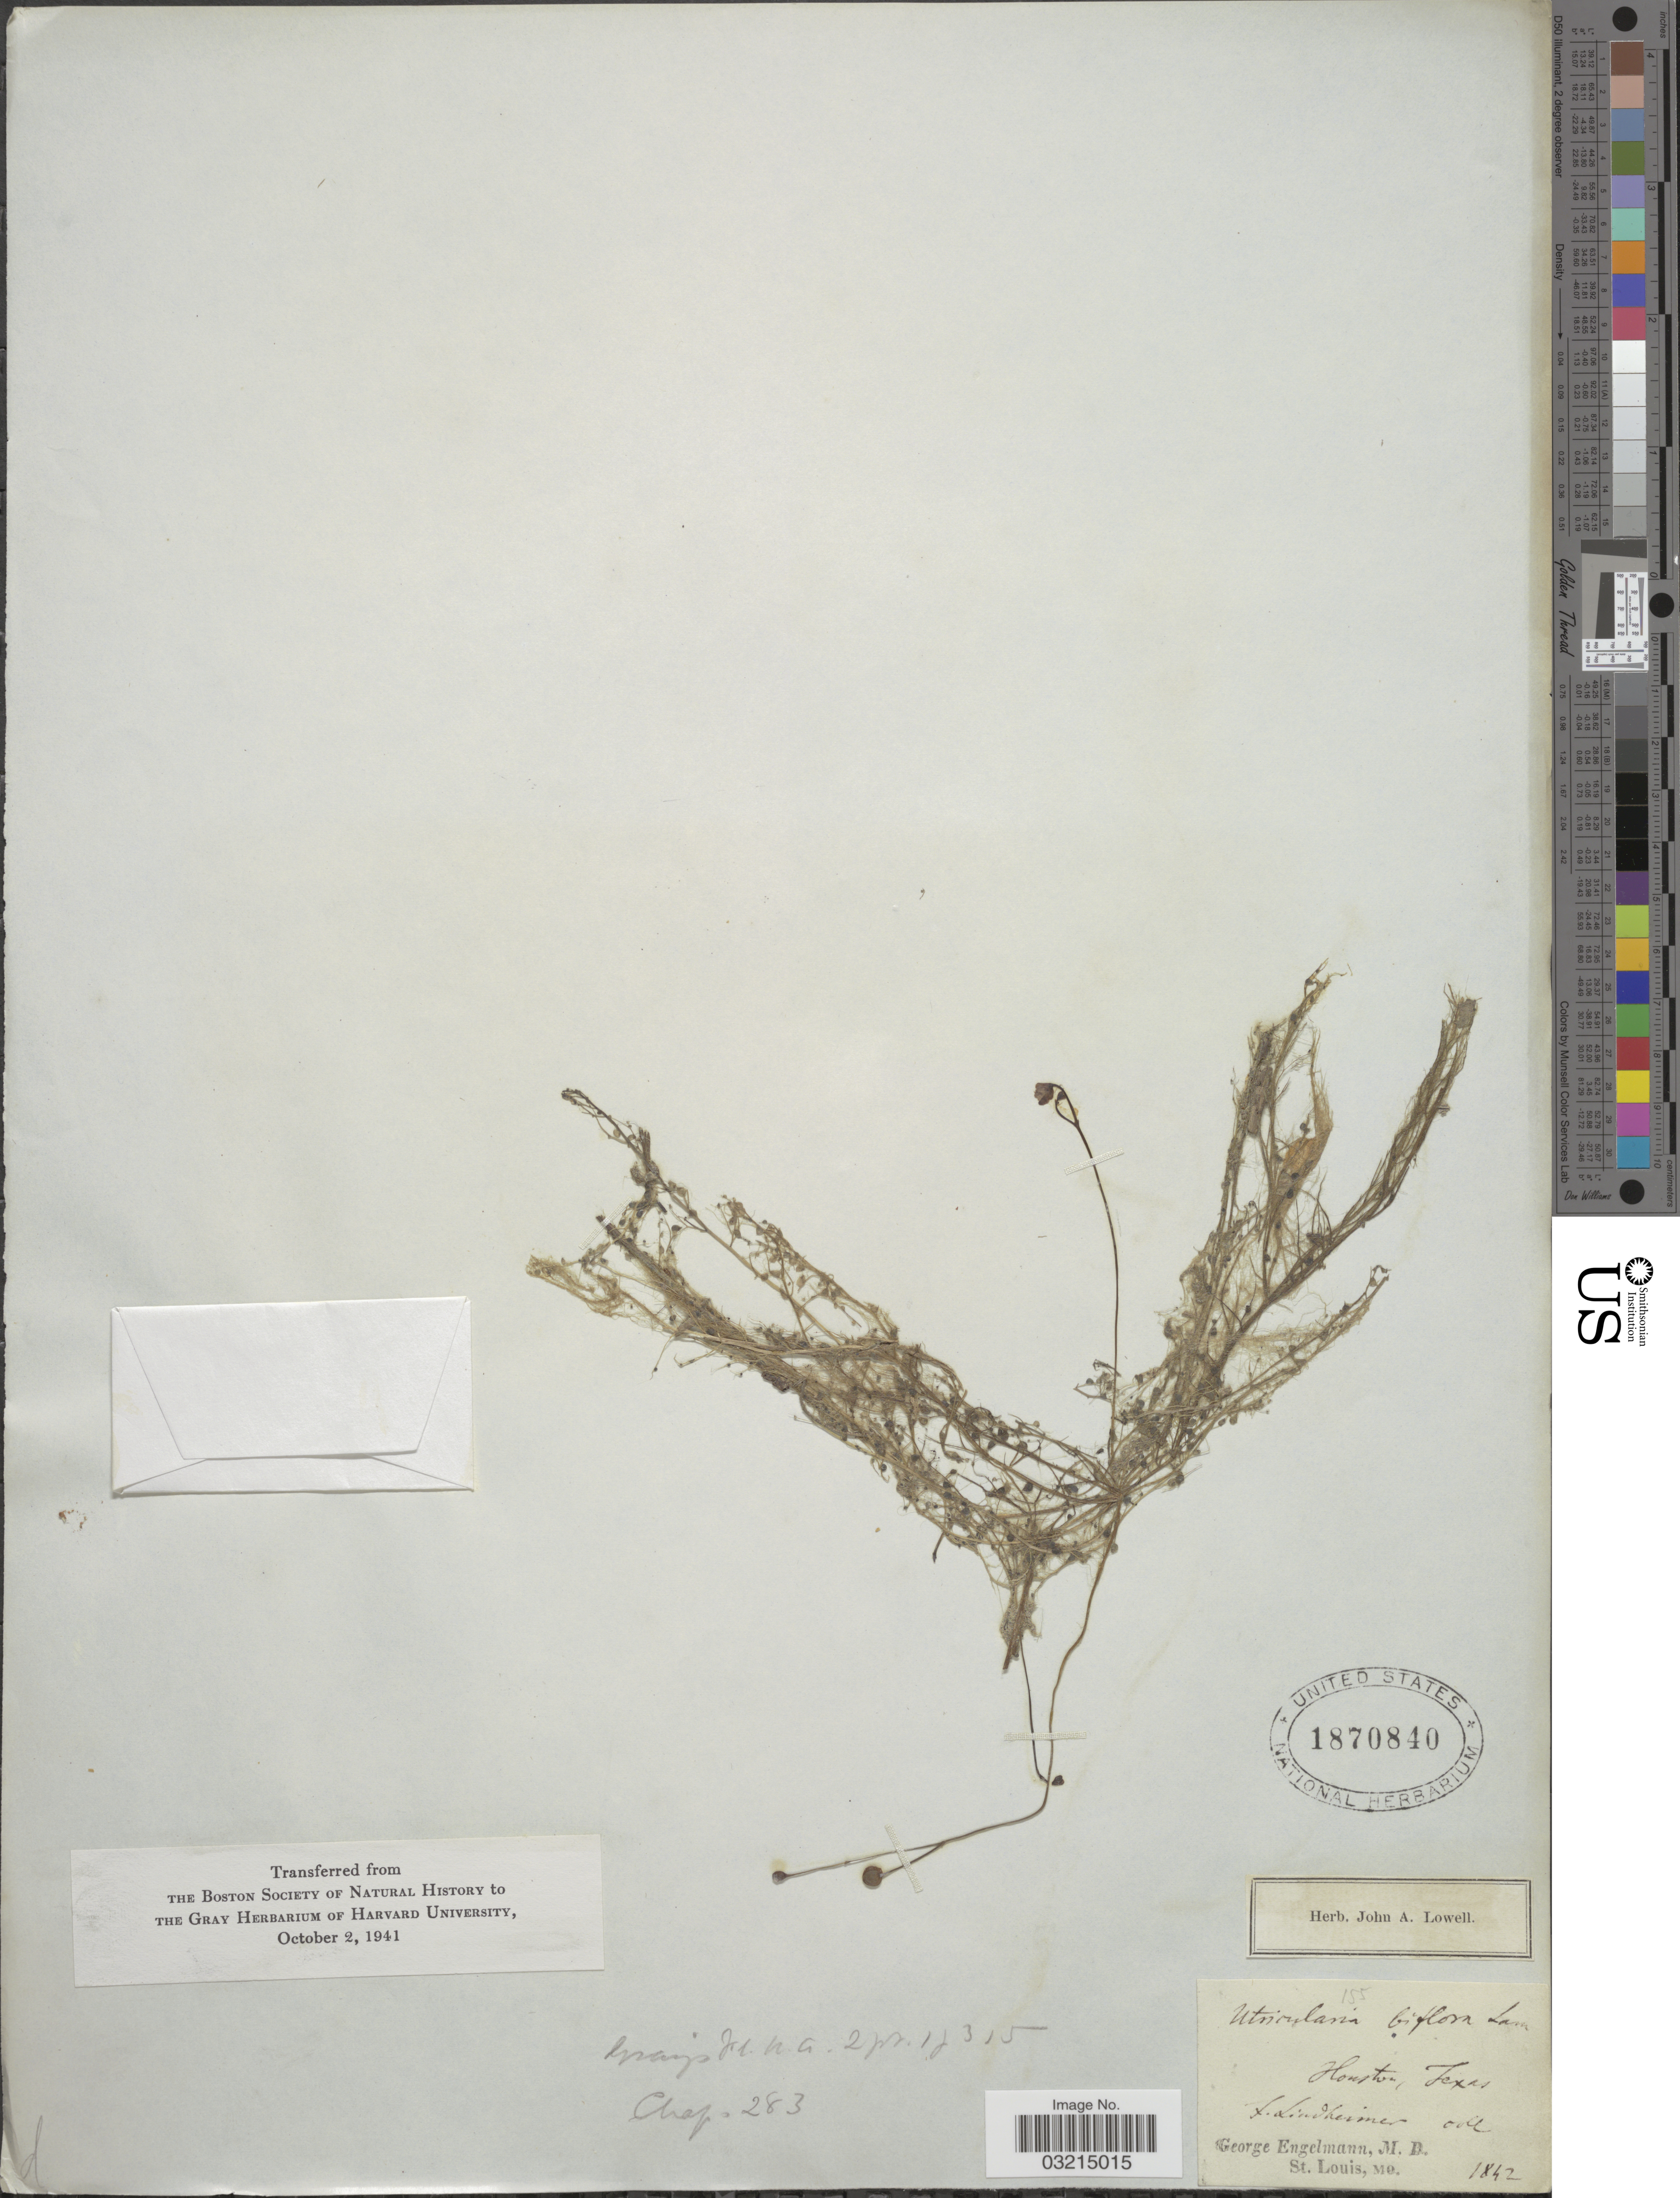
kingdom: Plantae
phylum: Tracheophyta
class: Magnoliopsida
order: Lamiales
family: Lentibulariaceae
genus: Utricularia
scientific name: Utricularia biflora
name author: Lam.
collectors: F. Lindheimer & G. Engelmann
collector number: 155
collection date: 1842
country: United States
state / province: Texas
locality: Houston.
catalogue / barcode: US 1870840